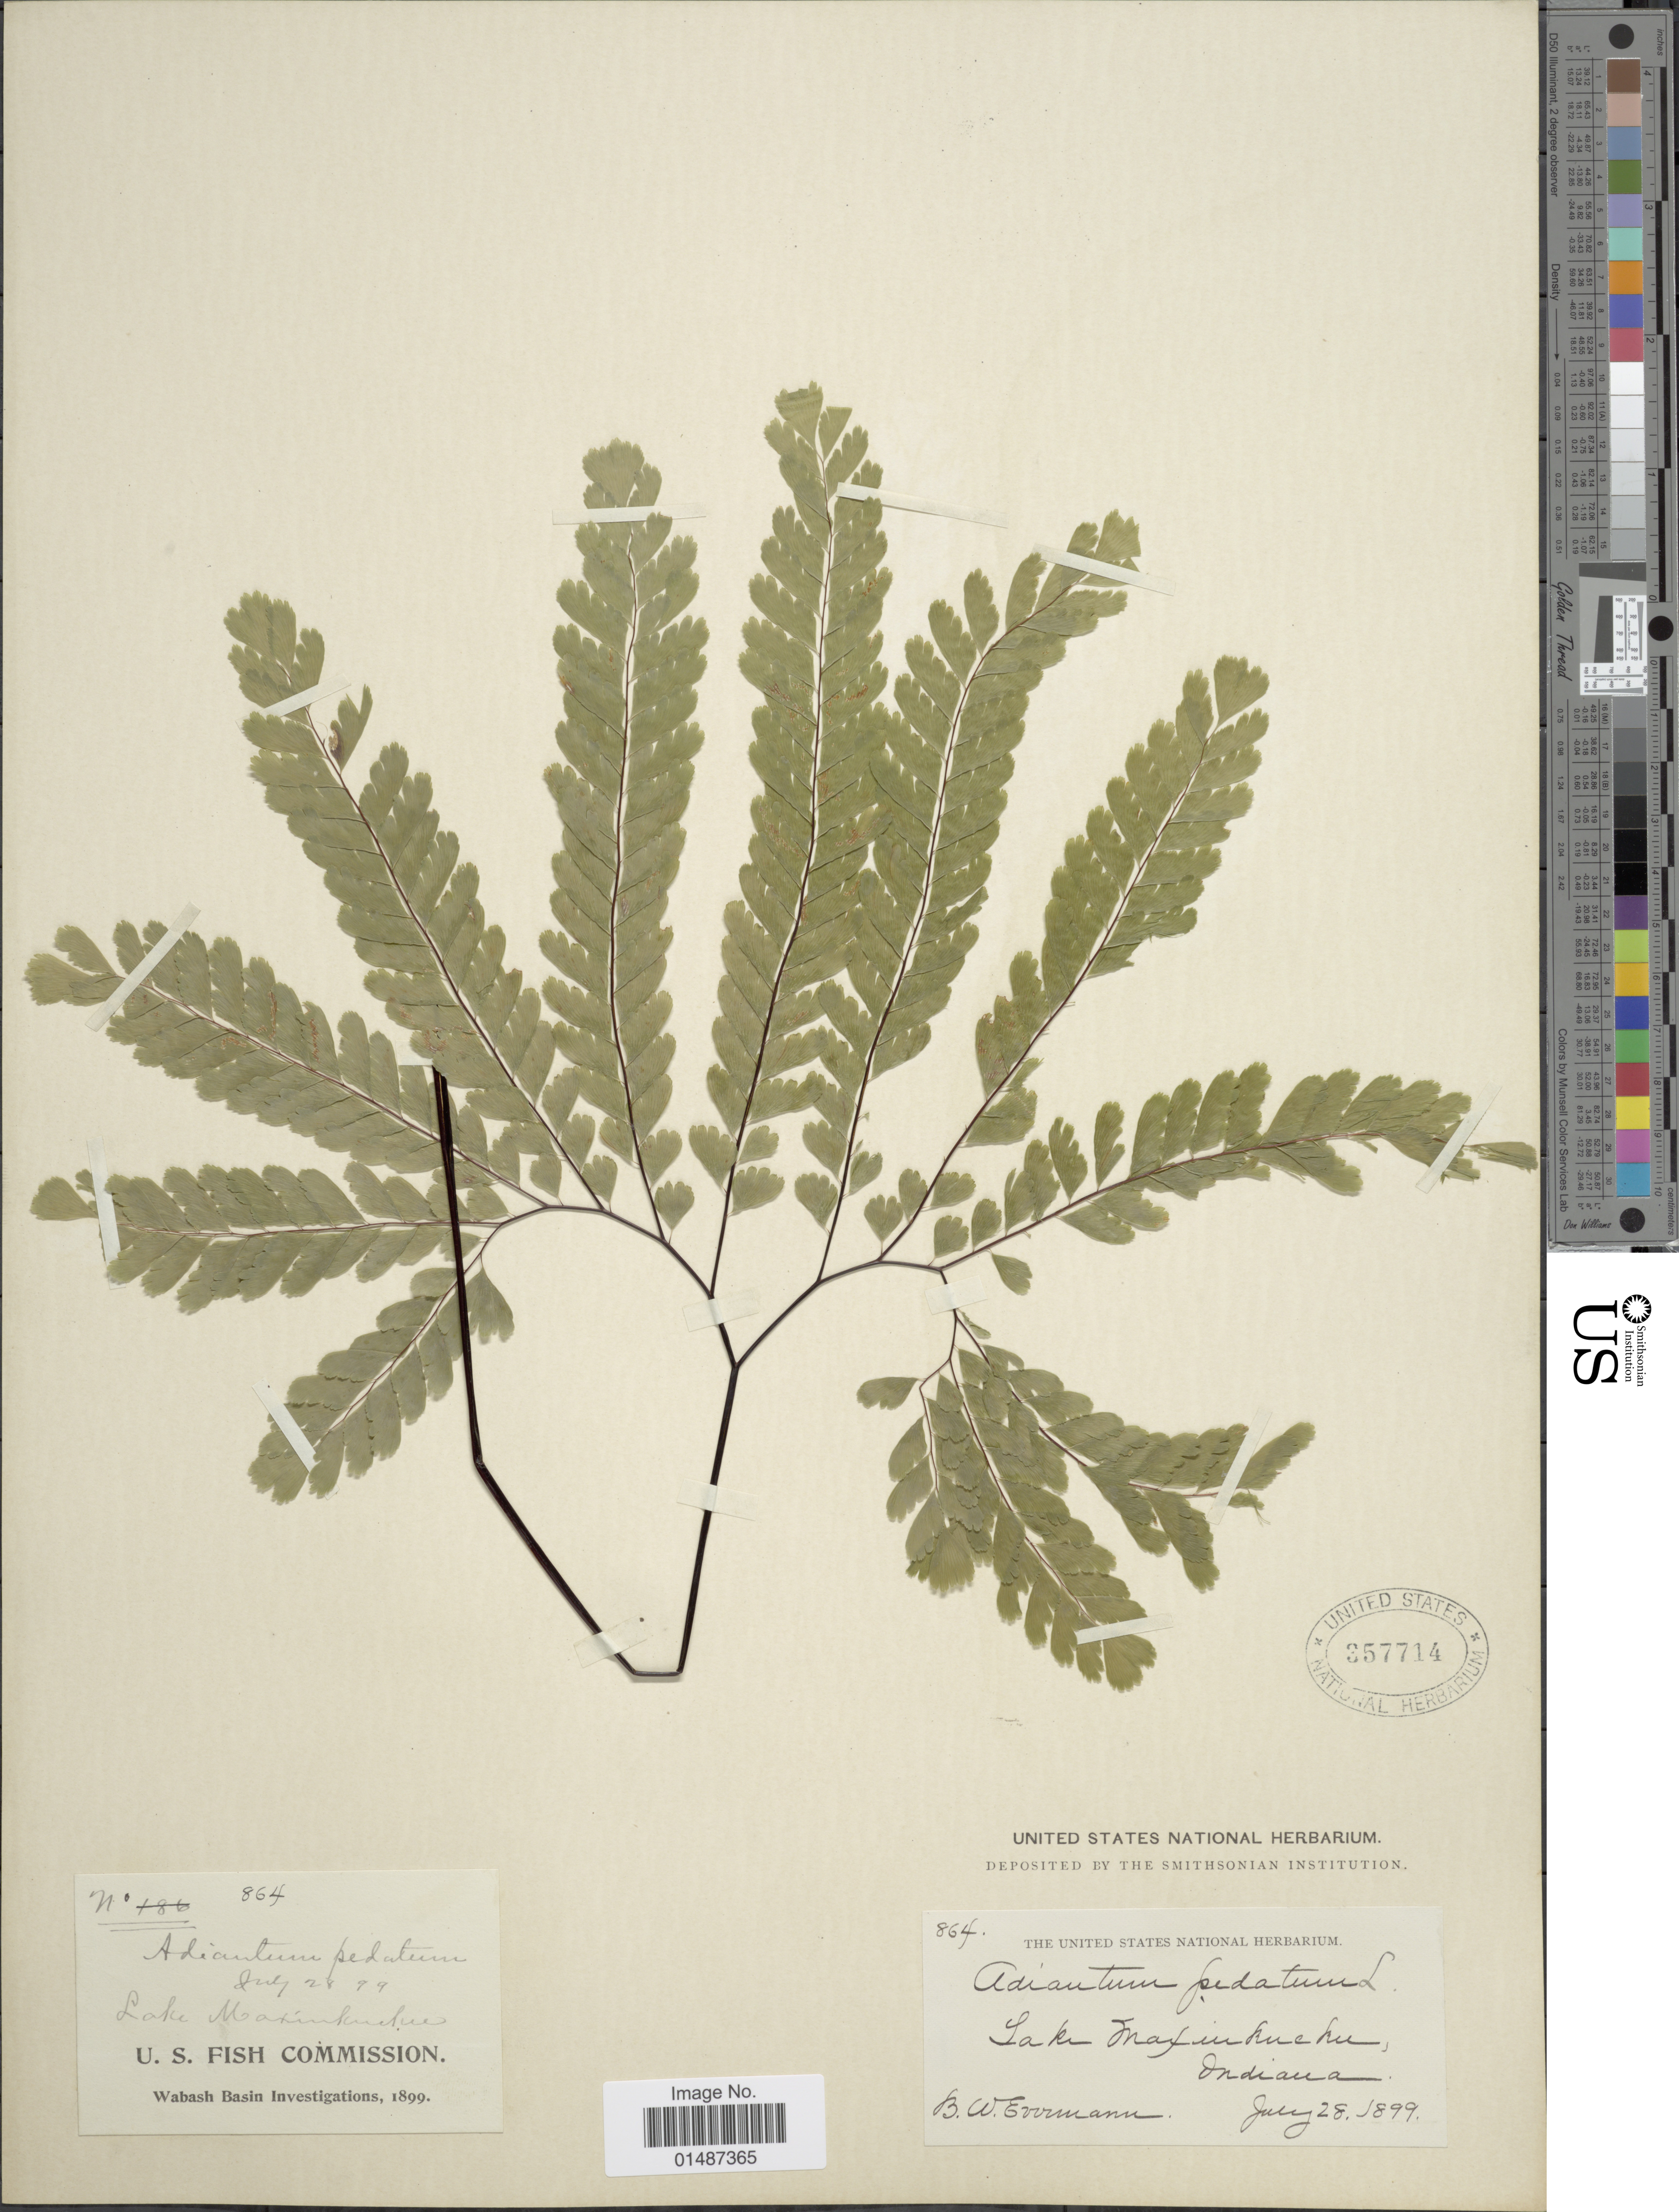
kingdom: Plantae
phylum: Tracheophyta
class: Polypodiopsida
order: Polypodiales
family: Pteridaceae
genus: Adiantum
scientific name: Adiantum pedatum var. pedatum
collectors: B. W. Evermann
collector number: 864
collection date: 1899-07-28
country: United States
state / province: Indiana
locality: Lake Maxinkuckee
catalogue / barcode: US 357714